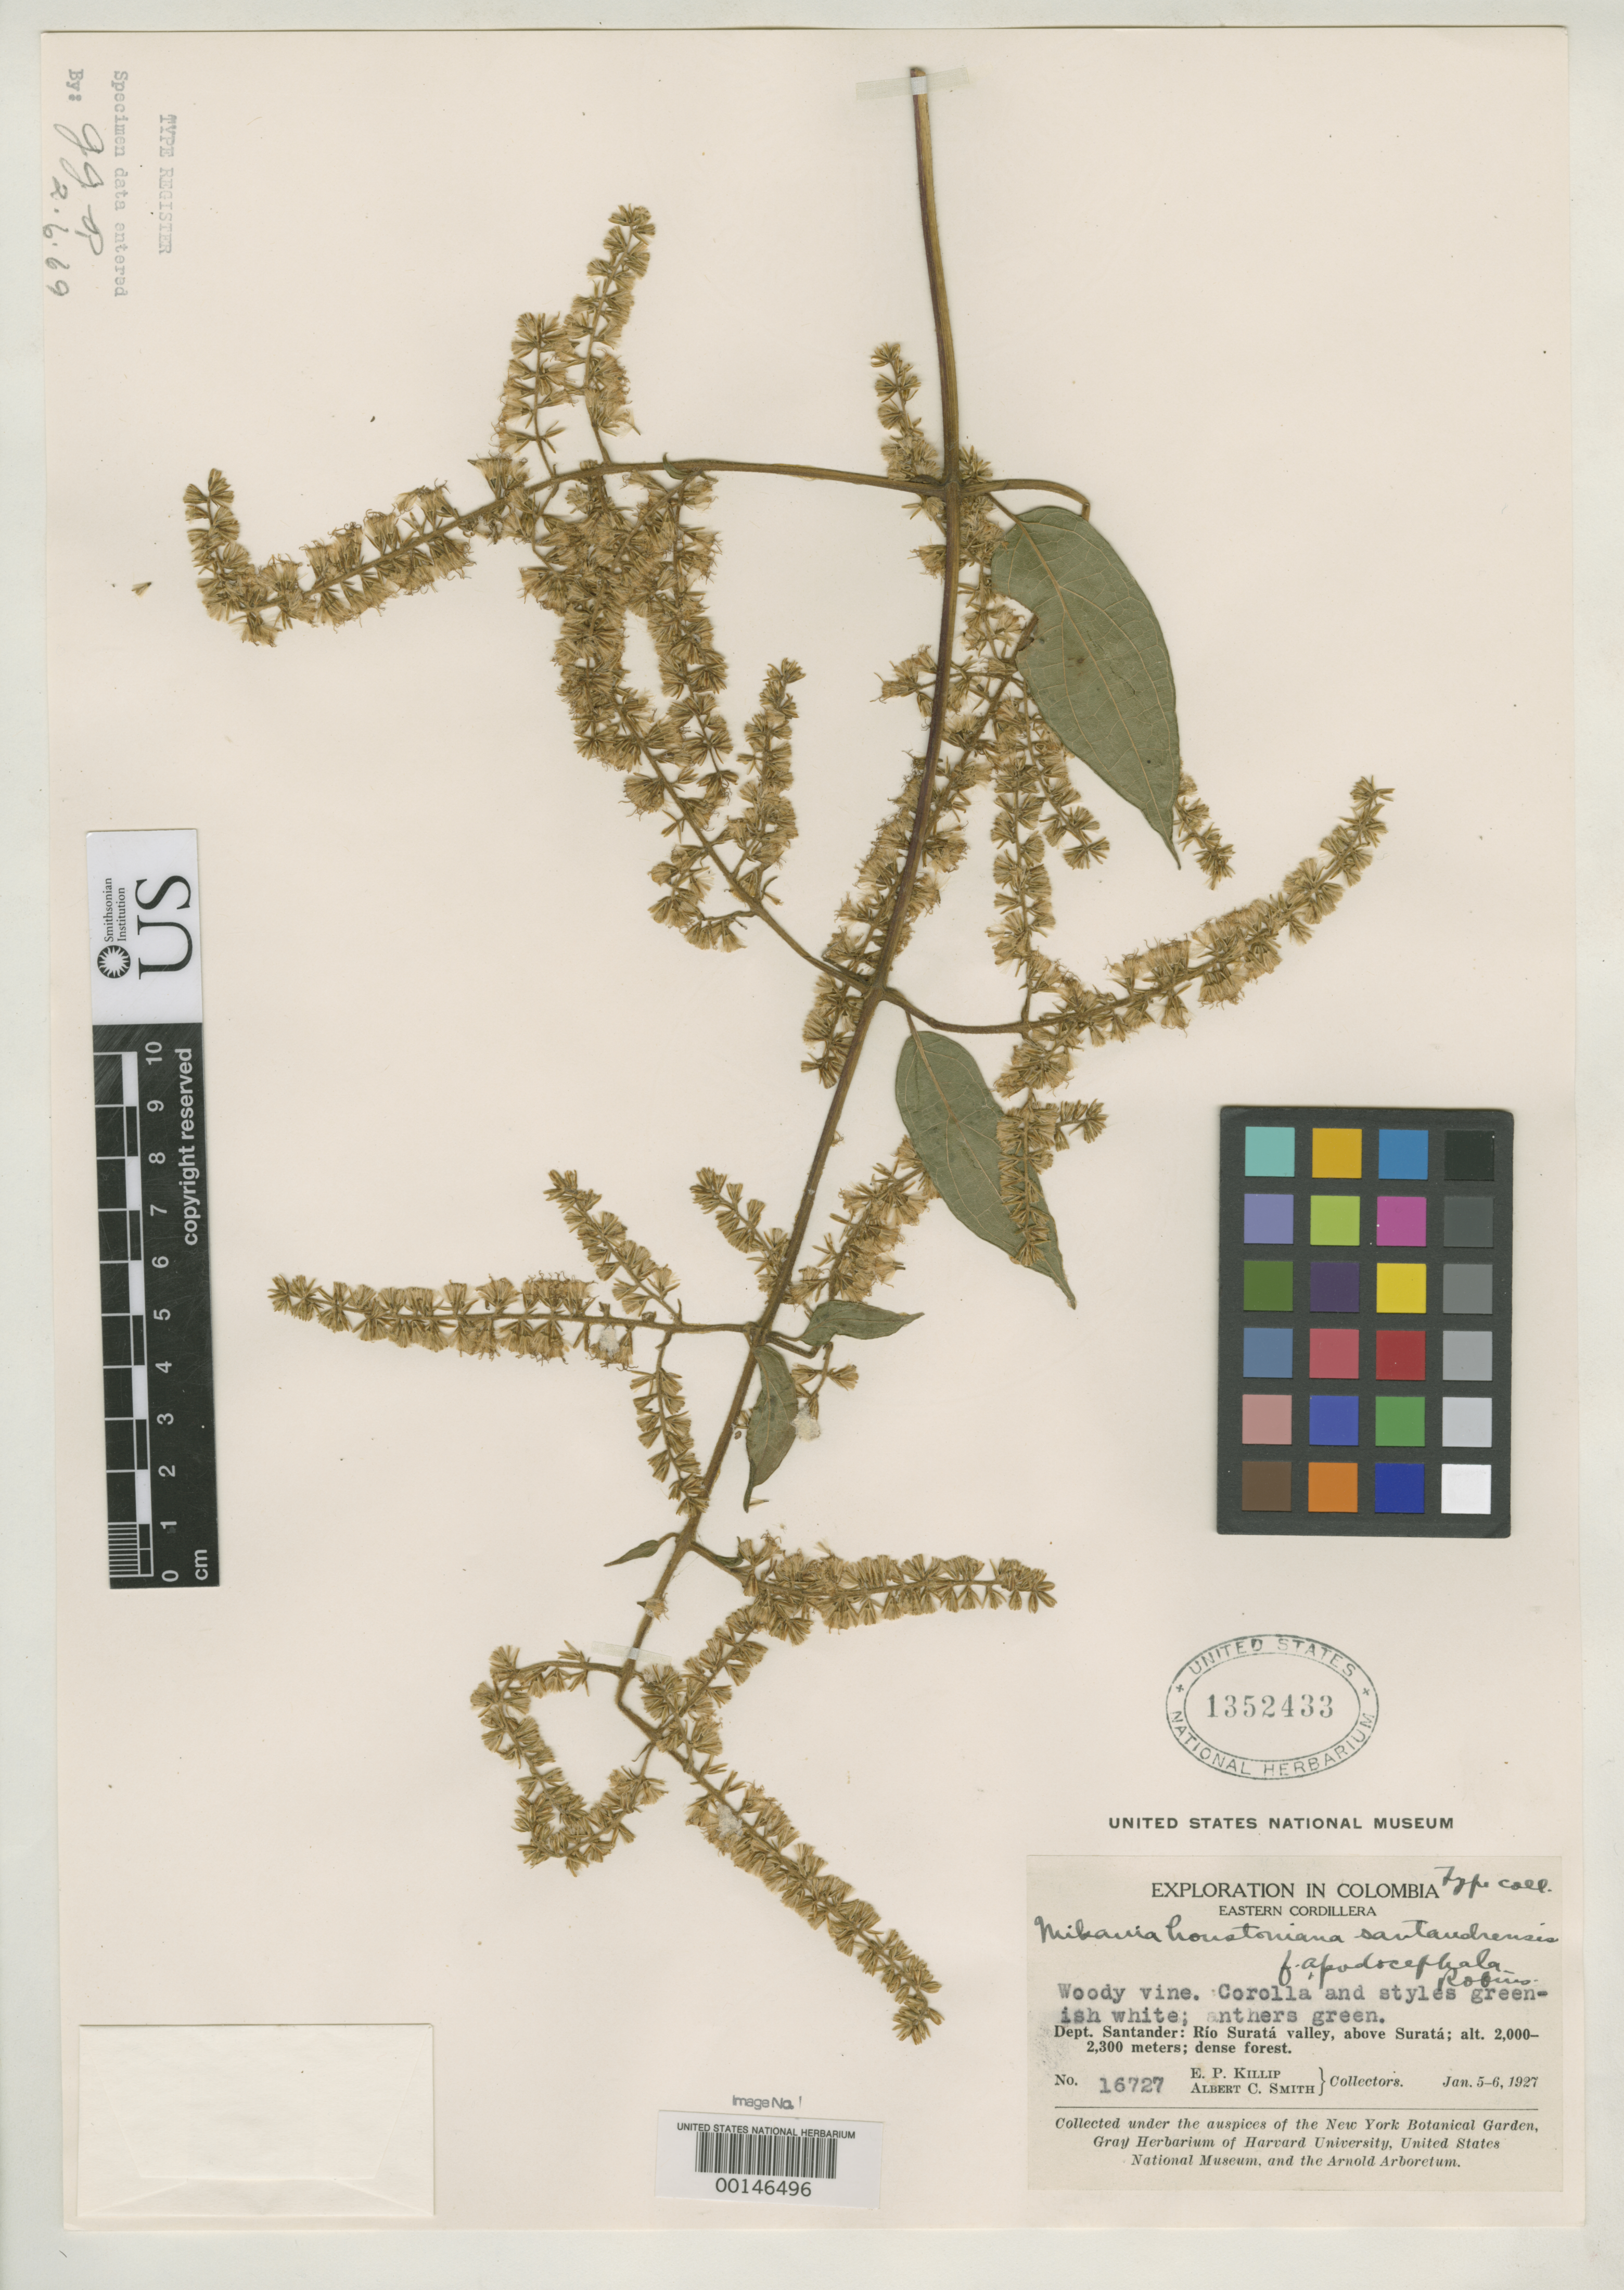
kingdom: Plantae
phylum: Tracheophyta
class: Magnoliopsida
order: Asterales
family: Asteraceae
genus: Mikania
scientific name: Mikania houstoniana f. apodocephala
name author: B.L. Rob.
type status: Isotype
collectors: E. P. Killip & A. C. Smith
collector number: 16727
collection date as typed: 05 Jan 1927 to 06 Jan 1927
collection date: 1927-01-05/1927-01-06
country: Colombia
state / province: Santander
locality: Rio Surata Valley, above Surata.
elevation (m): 2000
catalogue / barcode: US 1352433